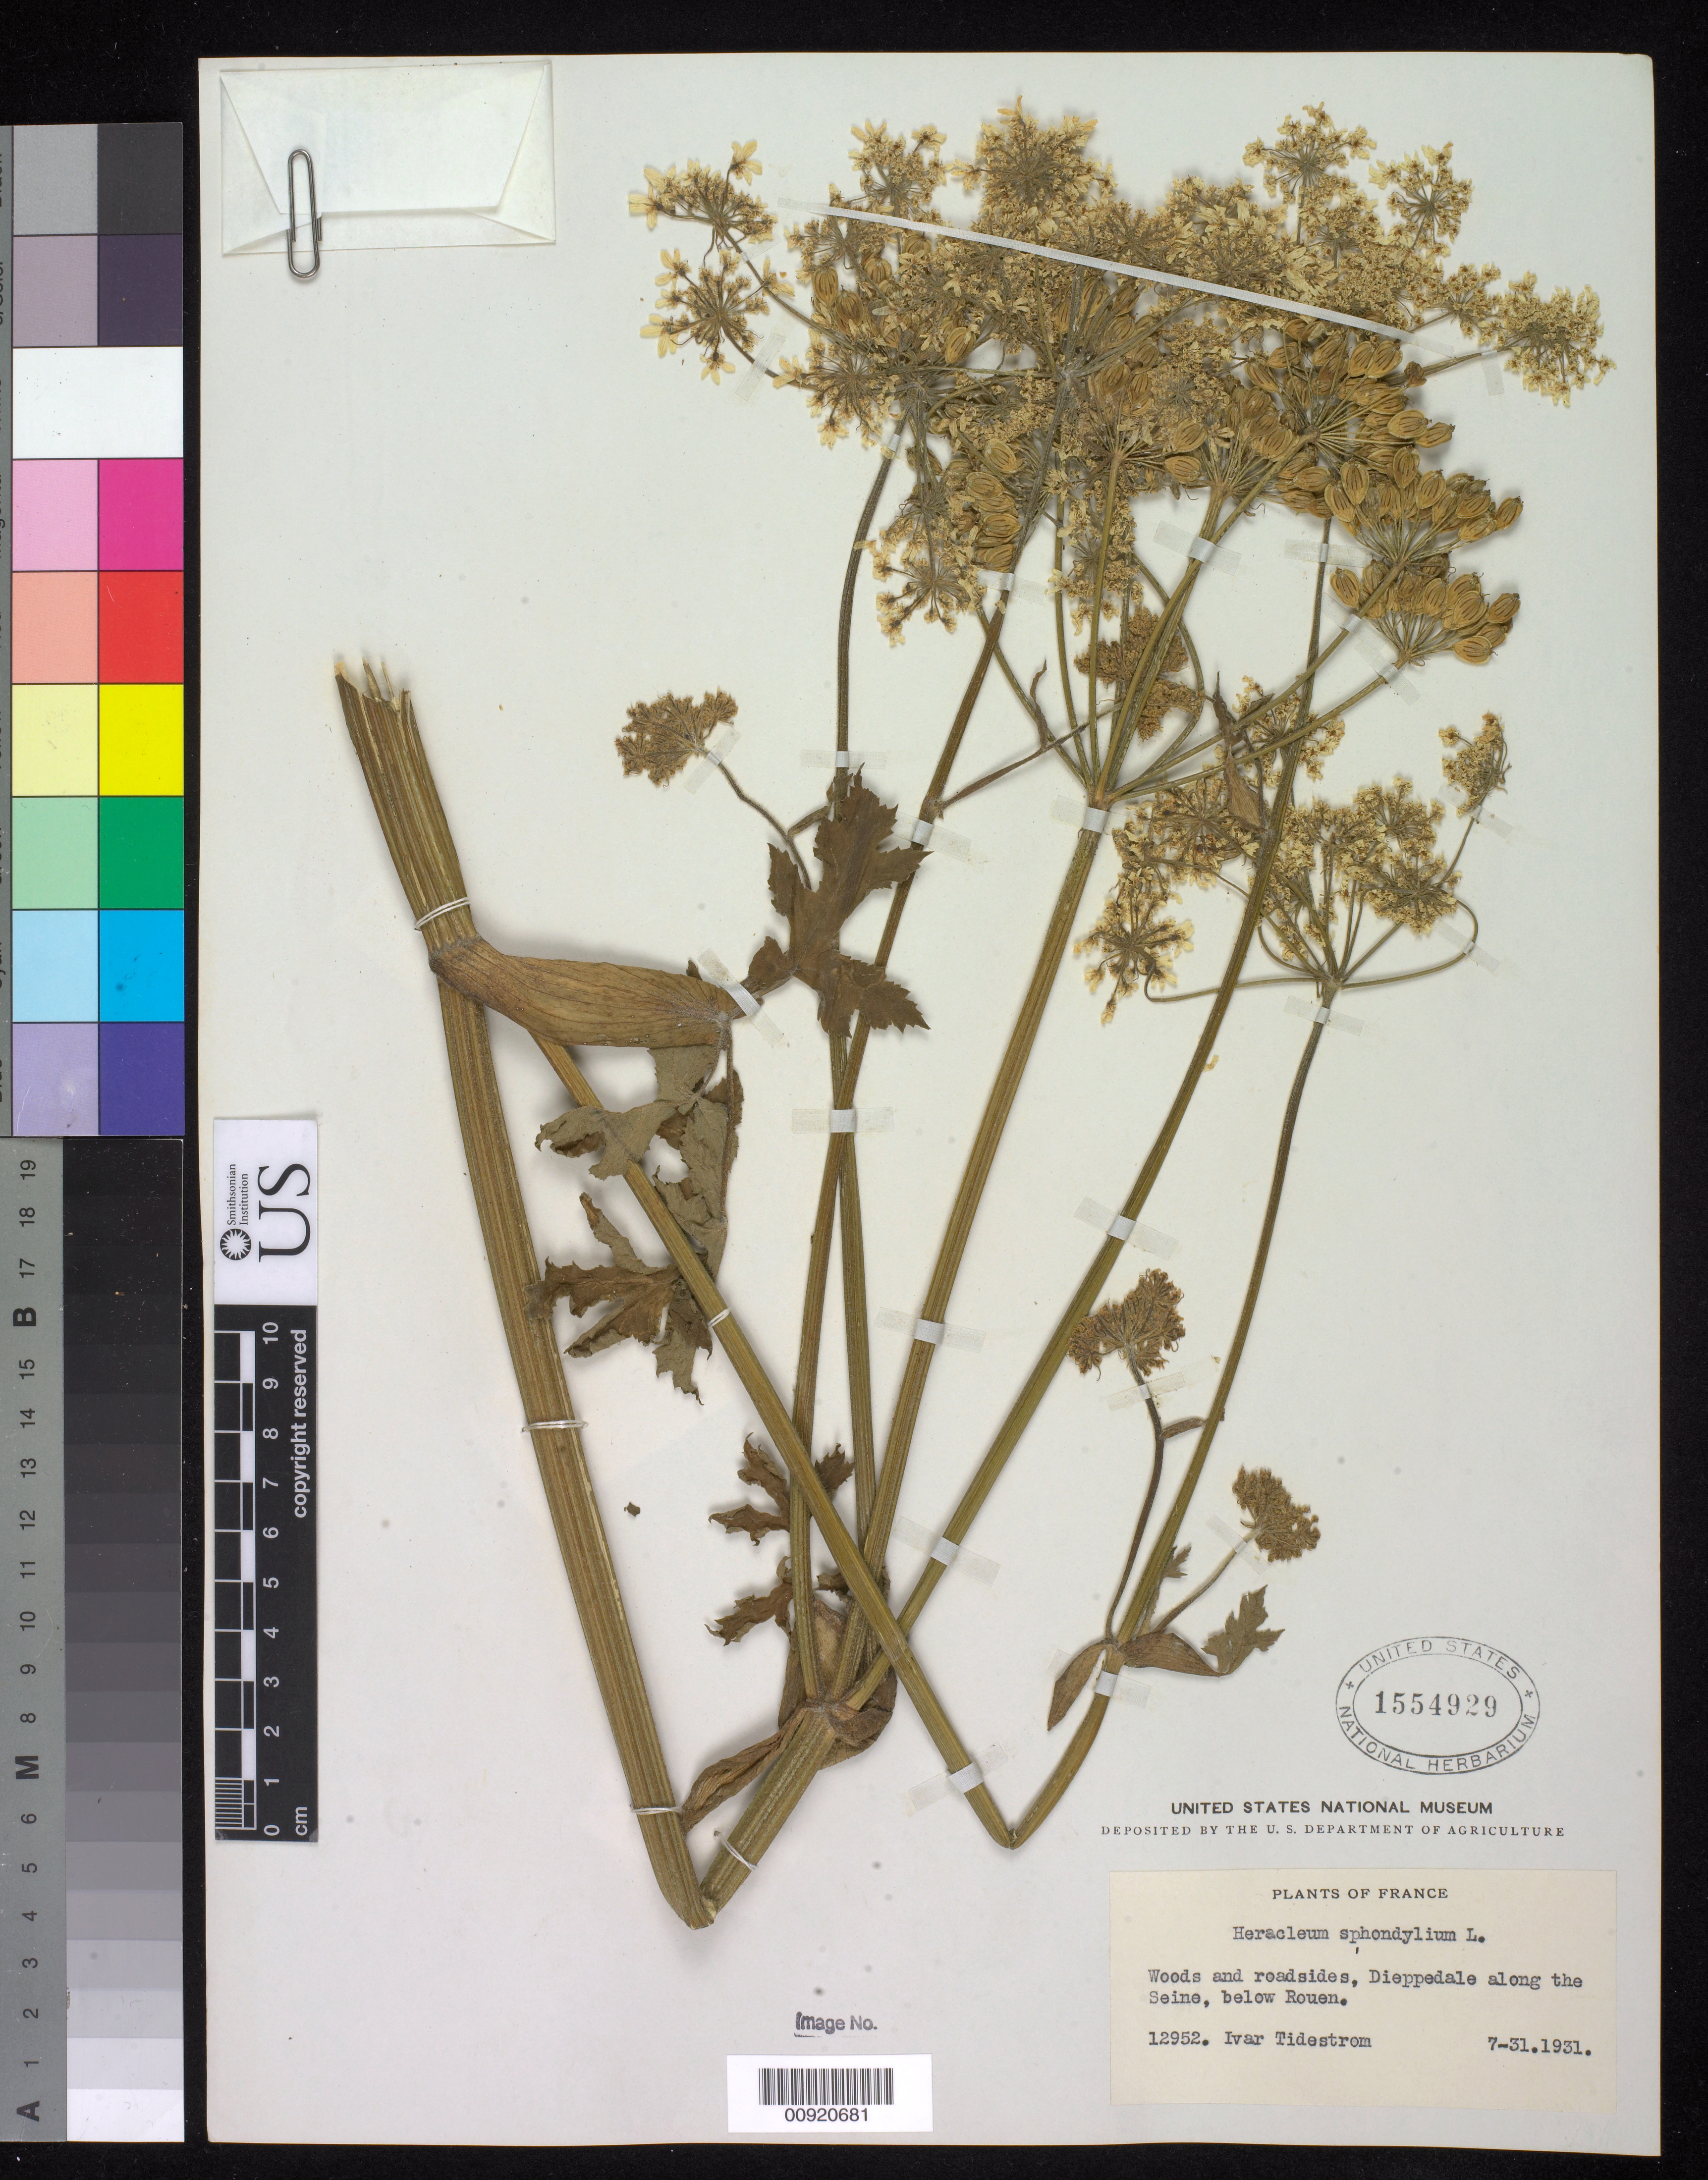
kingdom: Plantae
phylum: Tracheophyta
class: Magnoliopsida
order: Apiales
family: Apiaceae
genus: Heracleum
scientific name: Heracleum sphondylium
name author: L.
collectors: I. F. Tidestrom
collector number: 12952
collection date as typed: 31 Jul 1931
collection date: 1931-07-31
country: France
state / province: Normandie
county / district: Seine-Maritime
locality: Woods and roadsides, Dieppedale along the Seine, below Rouen.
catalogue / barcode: US 1554929